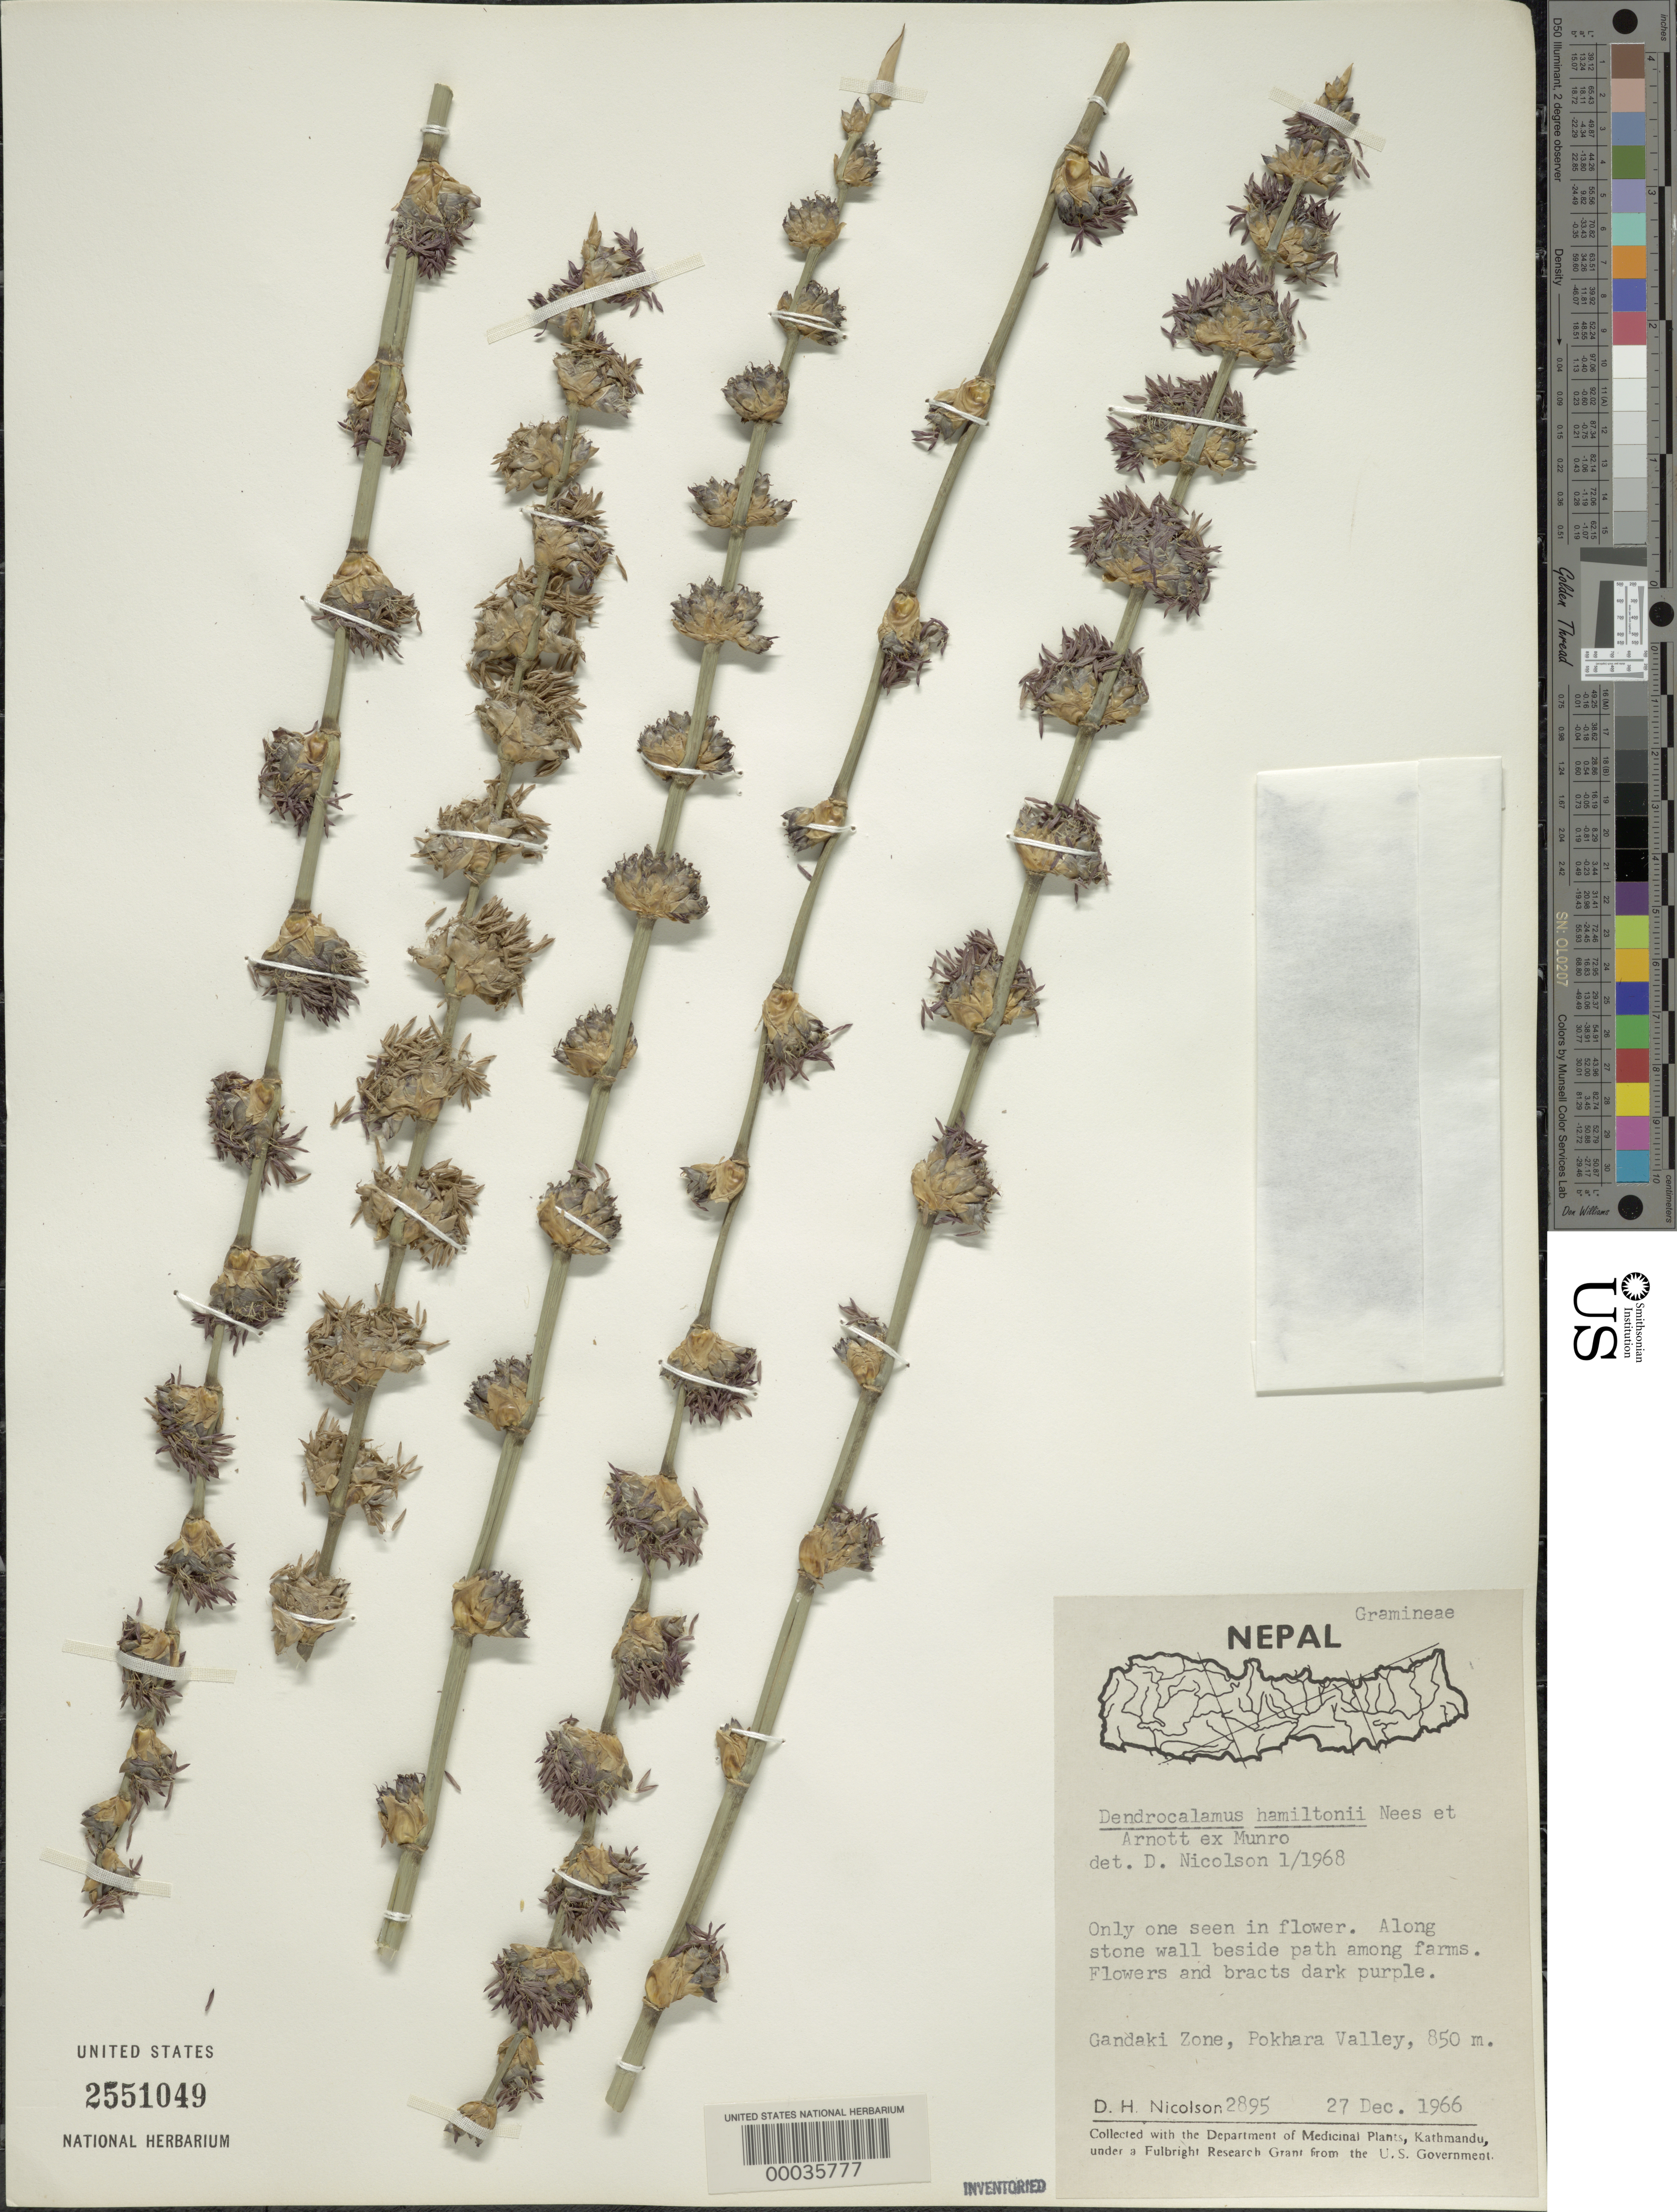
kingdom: Plantae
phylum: Tracheophyta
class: Liliopsida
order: Poales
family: Poaceae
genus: Dendrocalamus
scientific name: Dendrocalamus hamiltonii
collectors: D. H. Nicolson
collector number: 2895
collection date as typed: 27 Dec 1966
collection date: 1966-12-27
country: Nepal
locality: Gandaki, pokhara valley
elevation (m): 850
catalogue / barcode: US 2551049